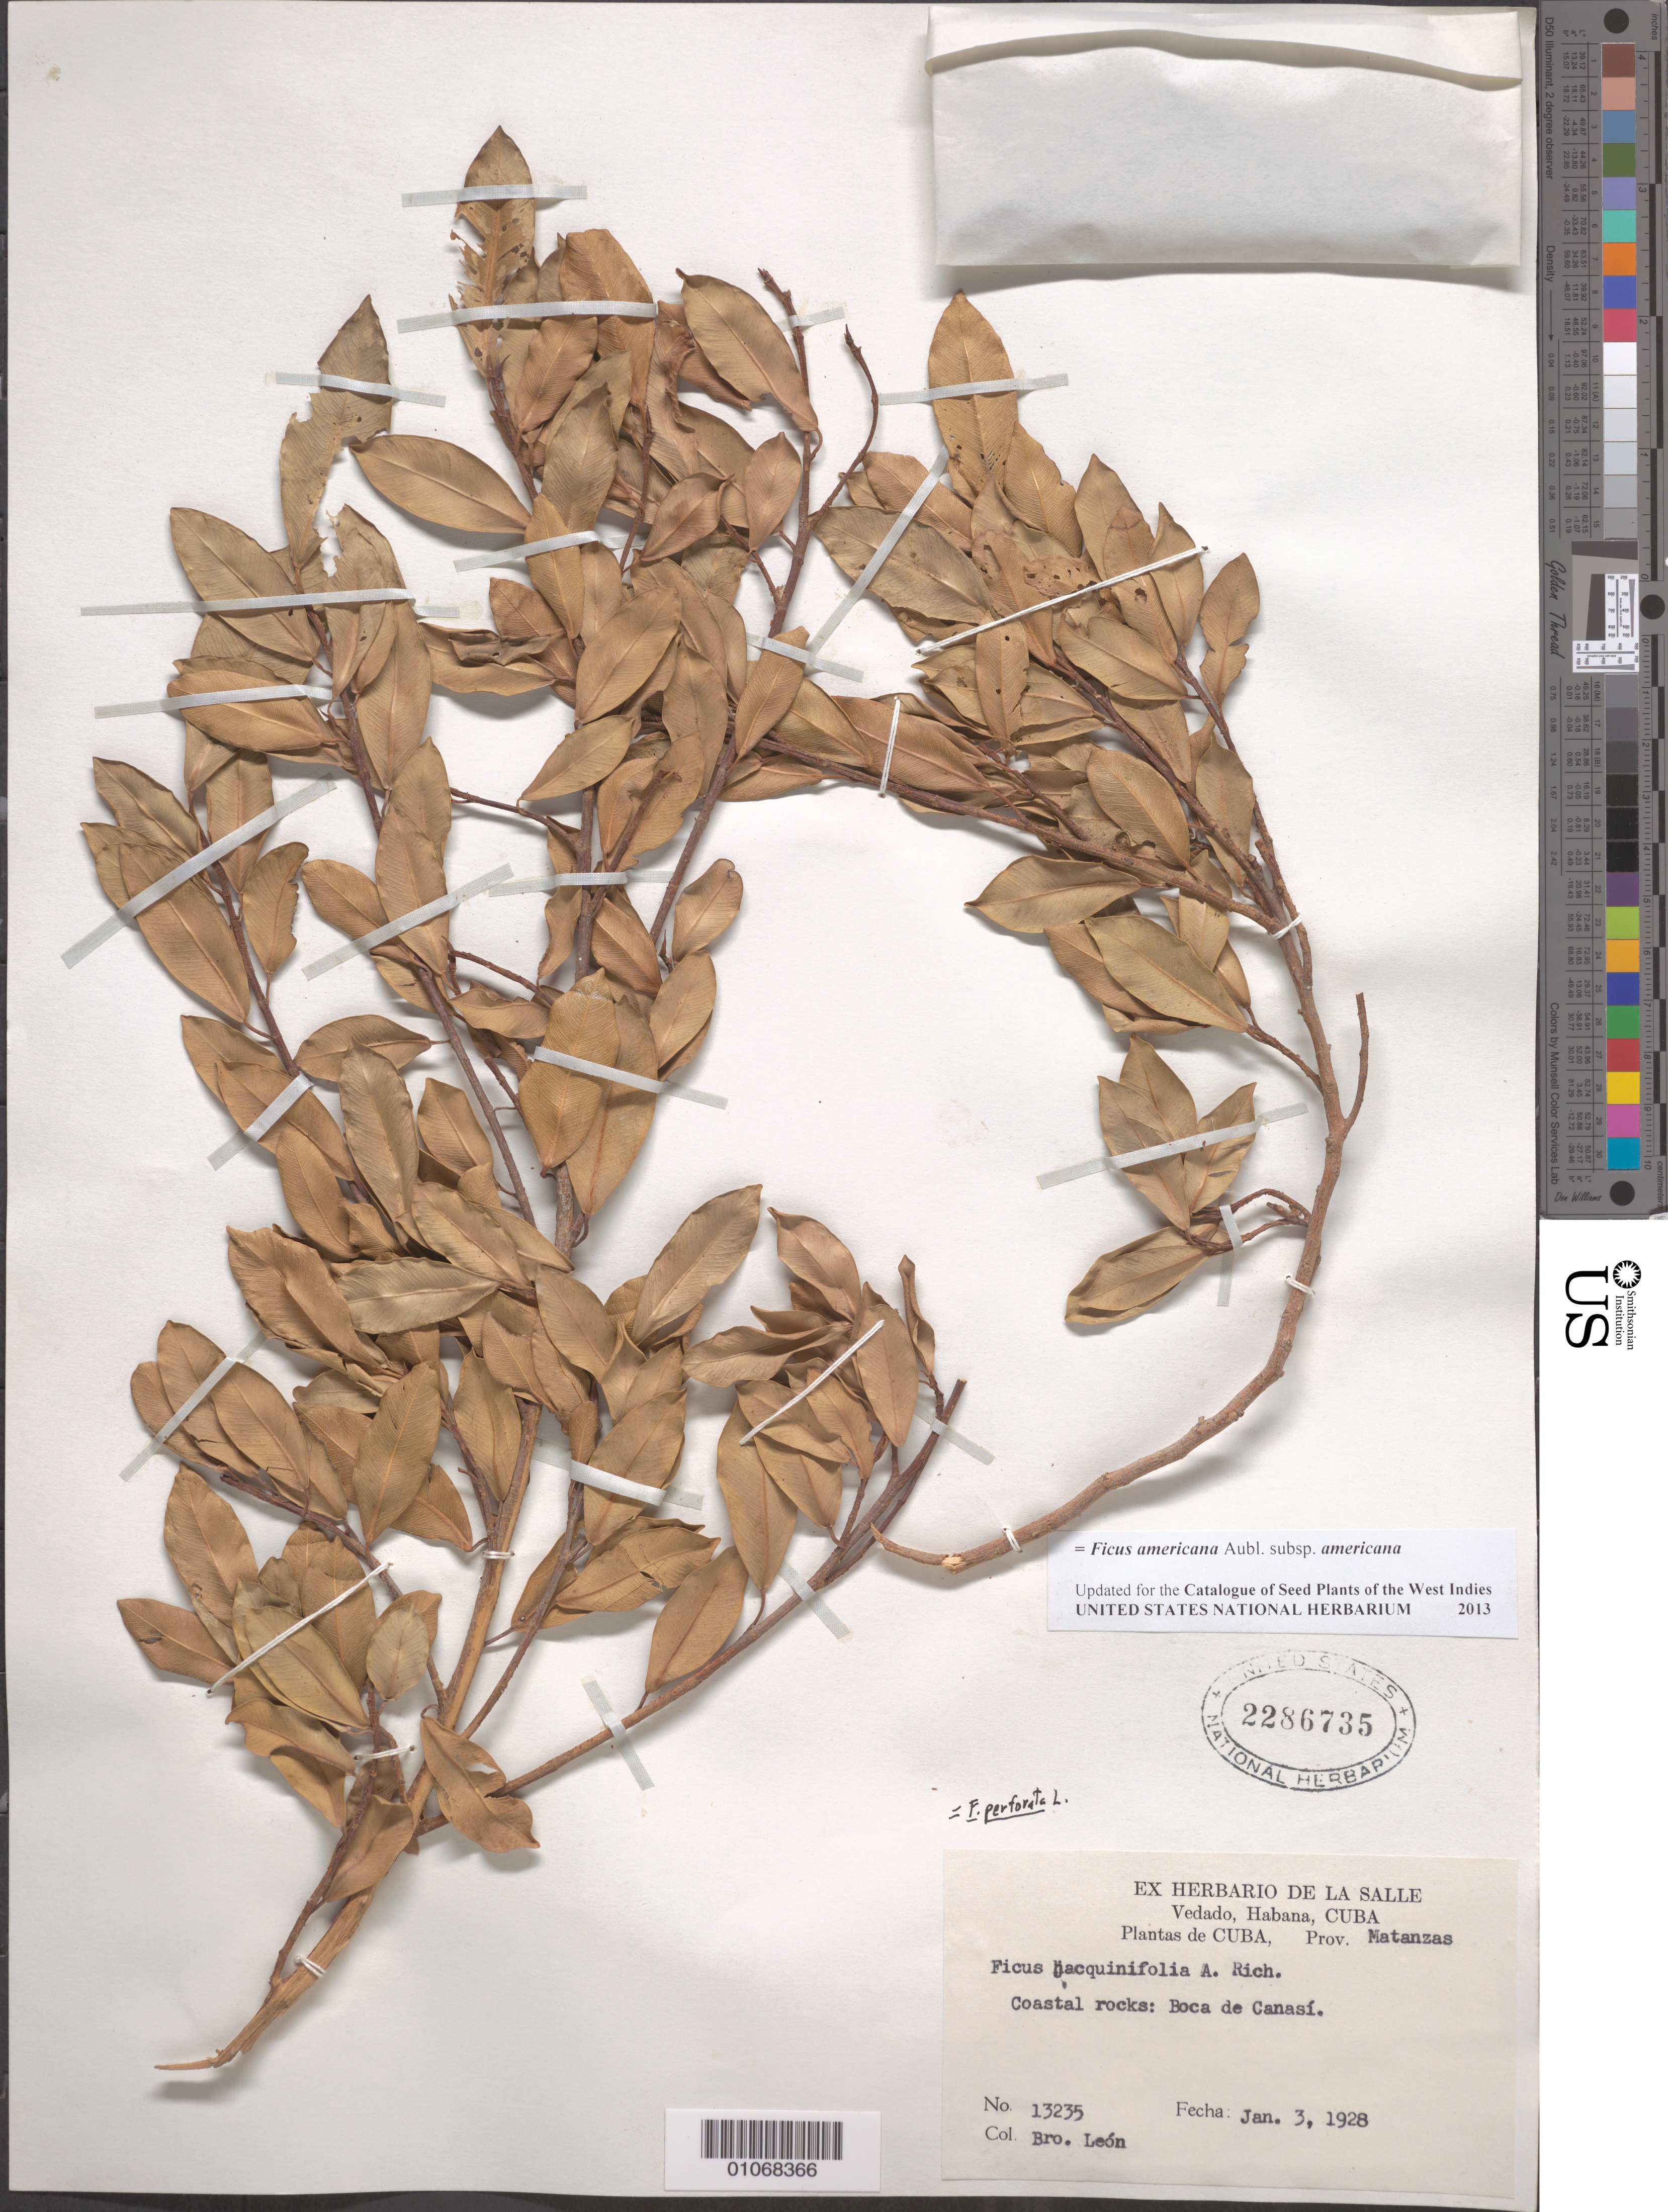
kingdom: Plantae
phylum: Tracheophyta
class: Magnoliopsida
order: Rosales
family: Moraceae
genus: Ficus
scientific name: Ficus perforata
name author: L.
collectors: Bro. León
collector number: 13235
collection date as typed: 03 Jan 1928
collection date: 1928-01-03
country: Cuba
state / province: Matanzas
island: Cuba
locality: Coastal rock: Boca de Canasi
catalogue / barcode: US 2286735